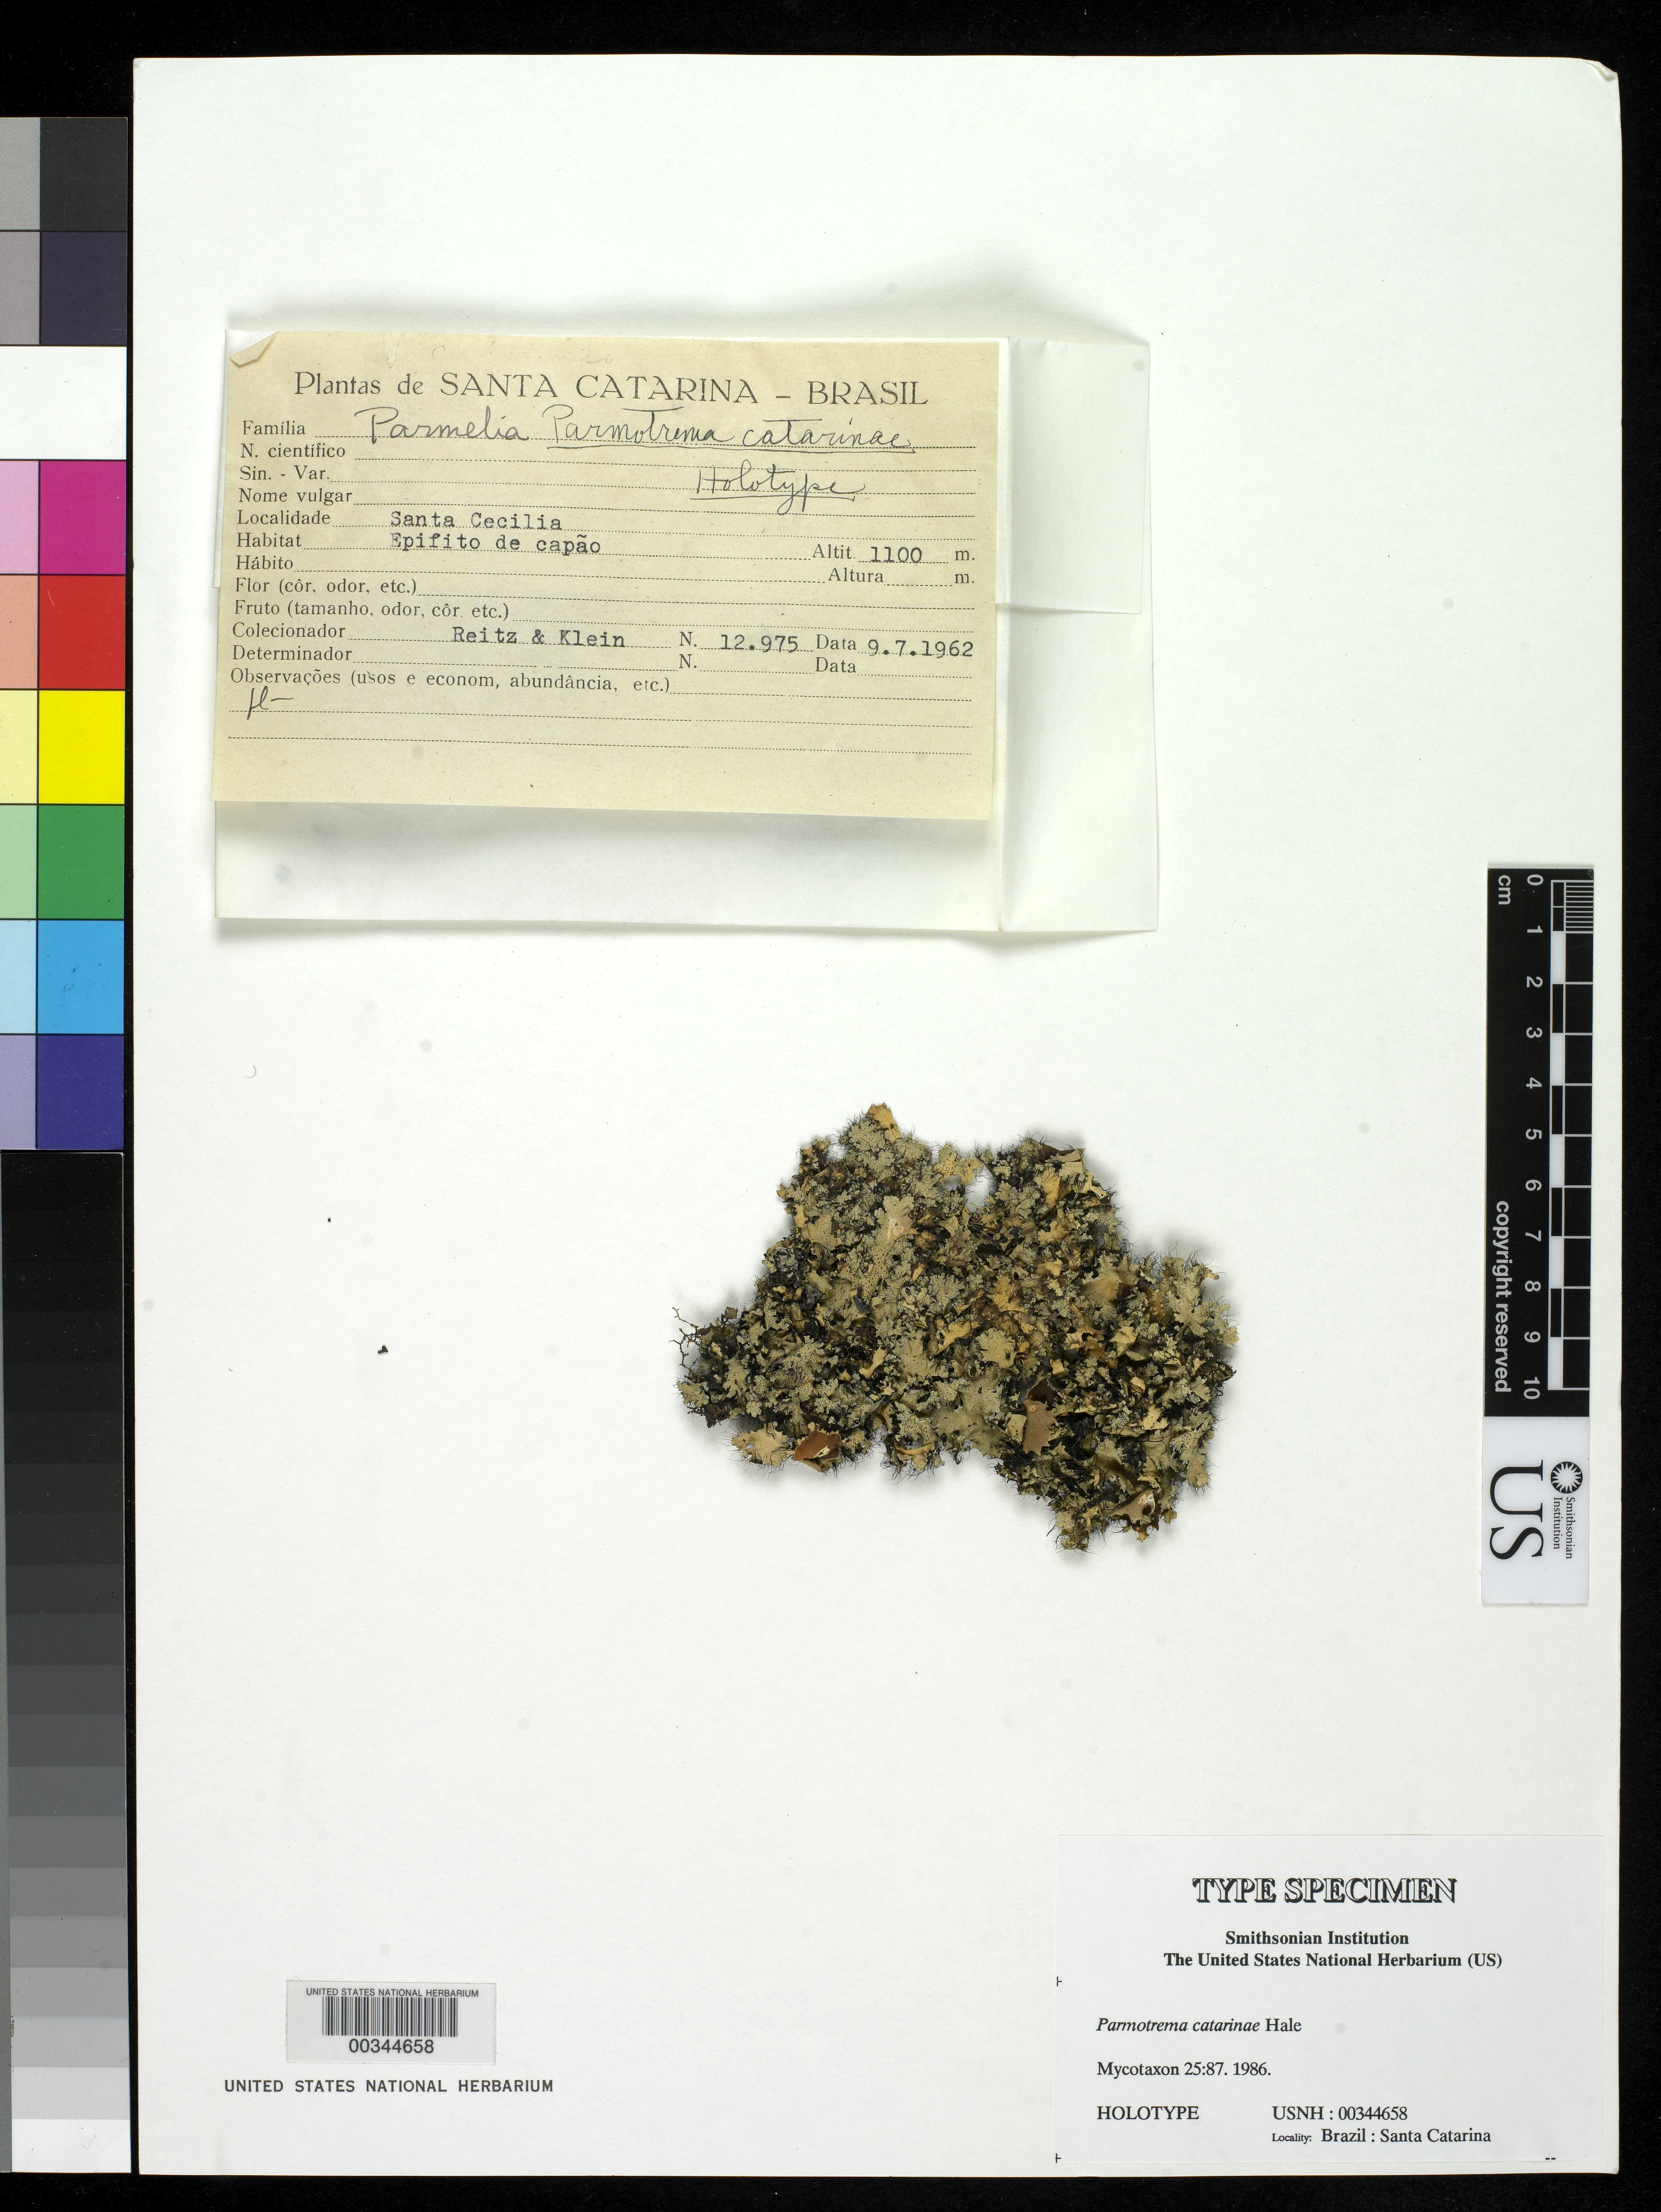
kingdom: Fungi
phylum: Ascomycota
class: Lecanoromycetes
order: Lecanorales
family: Parmeliaceae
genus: Parmotrema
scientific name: Parmotrema catarinae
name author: Hale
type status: Holotype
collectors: R. Reitz & R. M. Klein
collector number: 12975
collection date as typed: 09 Jul 1962 or 07 Sep 1962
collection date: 1962-07-09 or 1962-09-07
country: Brazil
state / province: Santa Catarina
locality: Santa Cecilia.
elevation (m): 1100